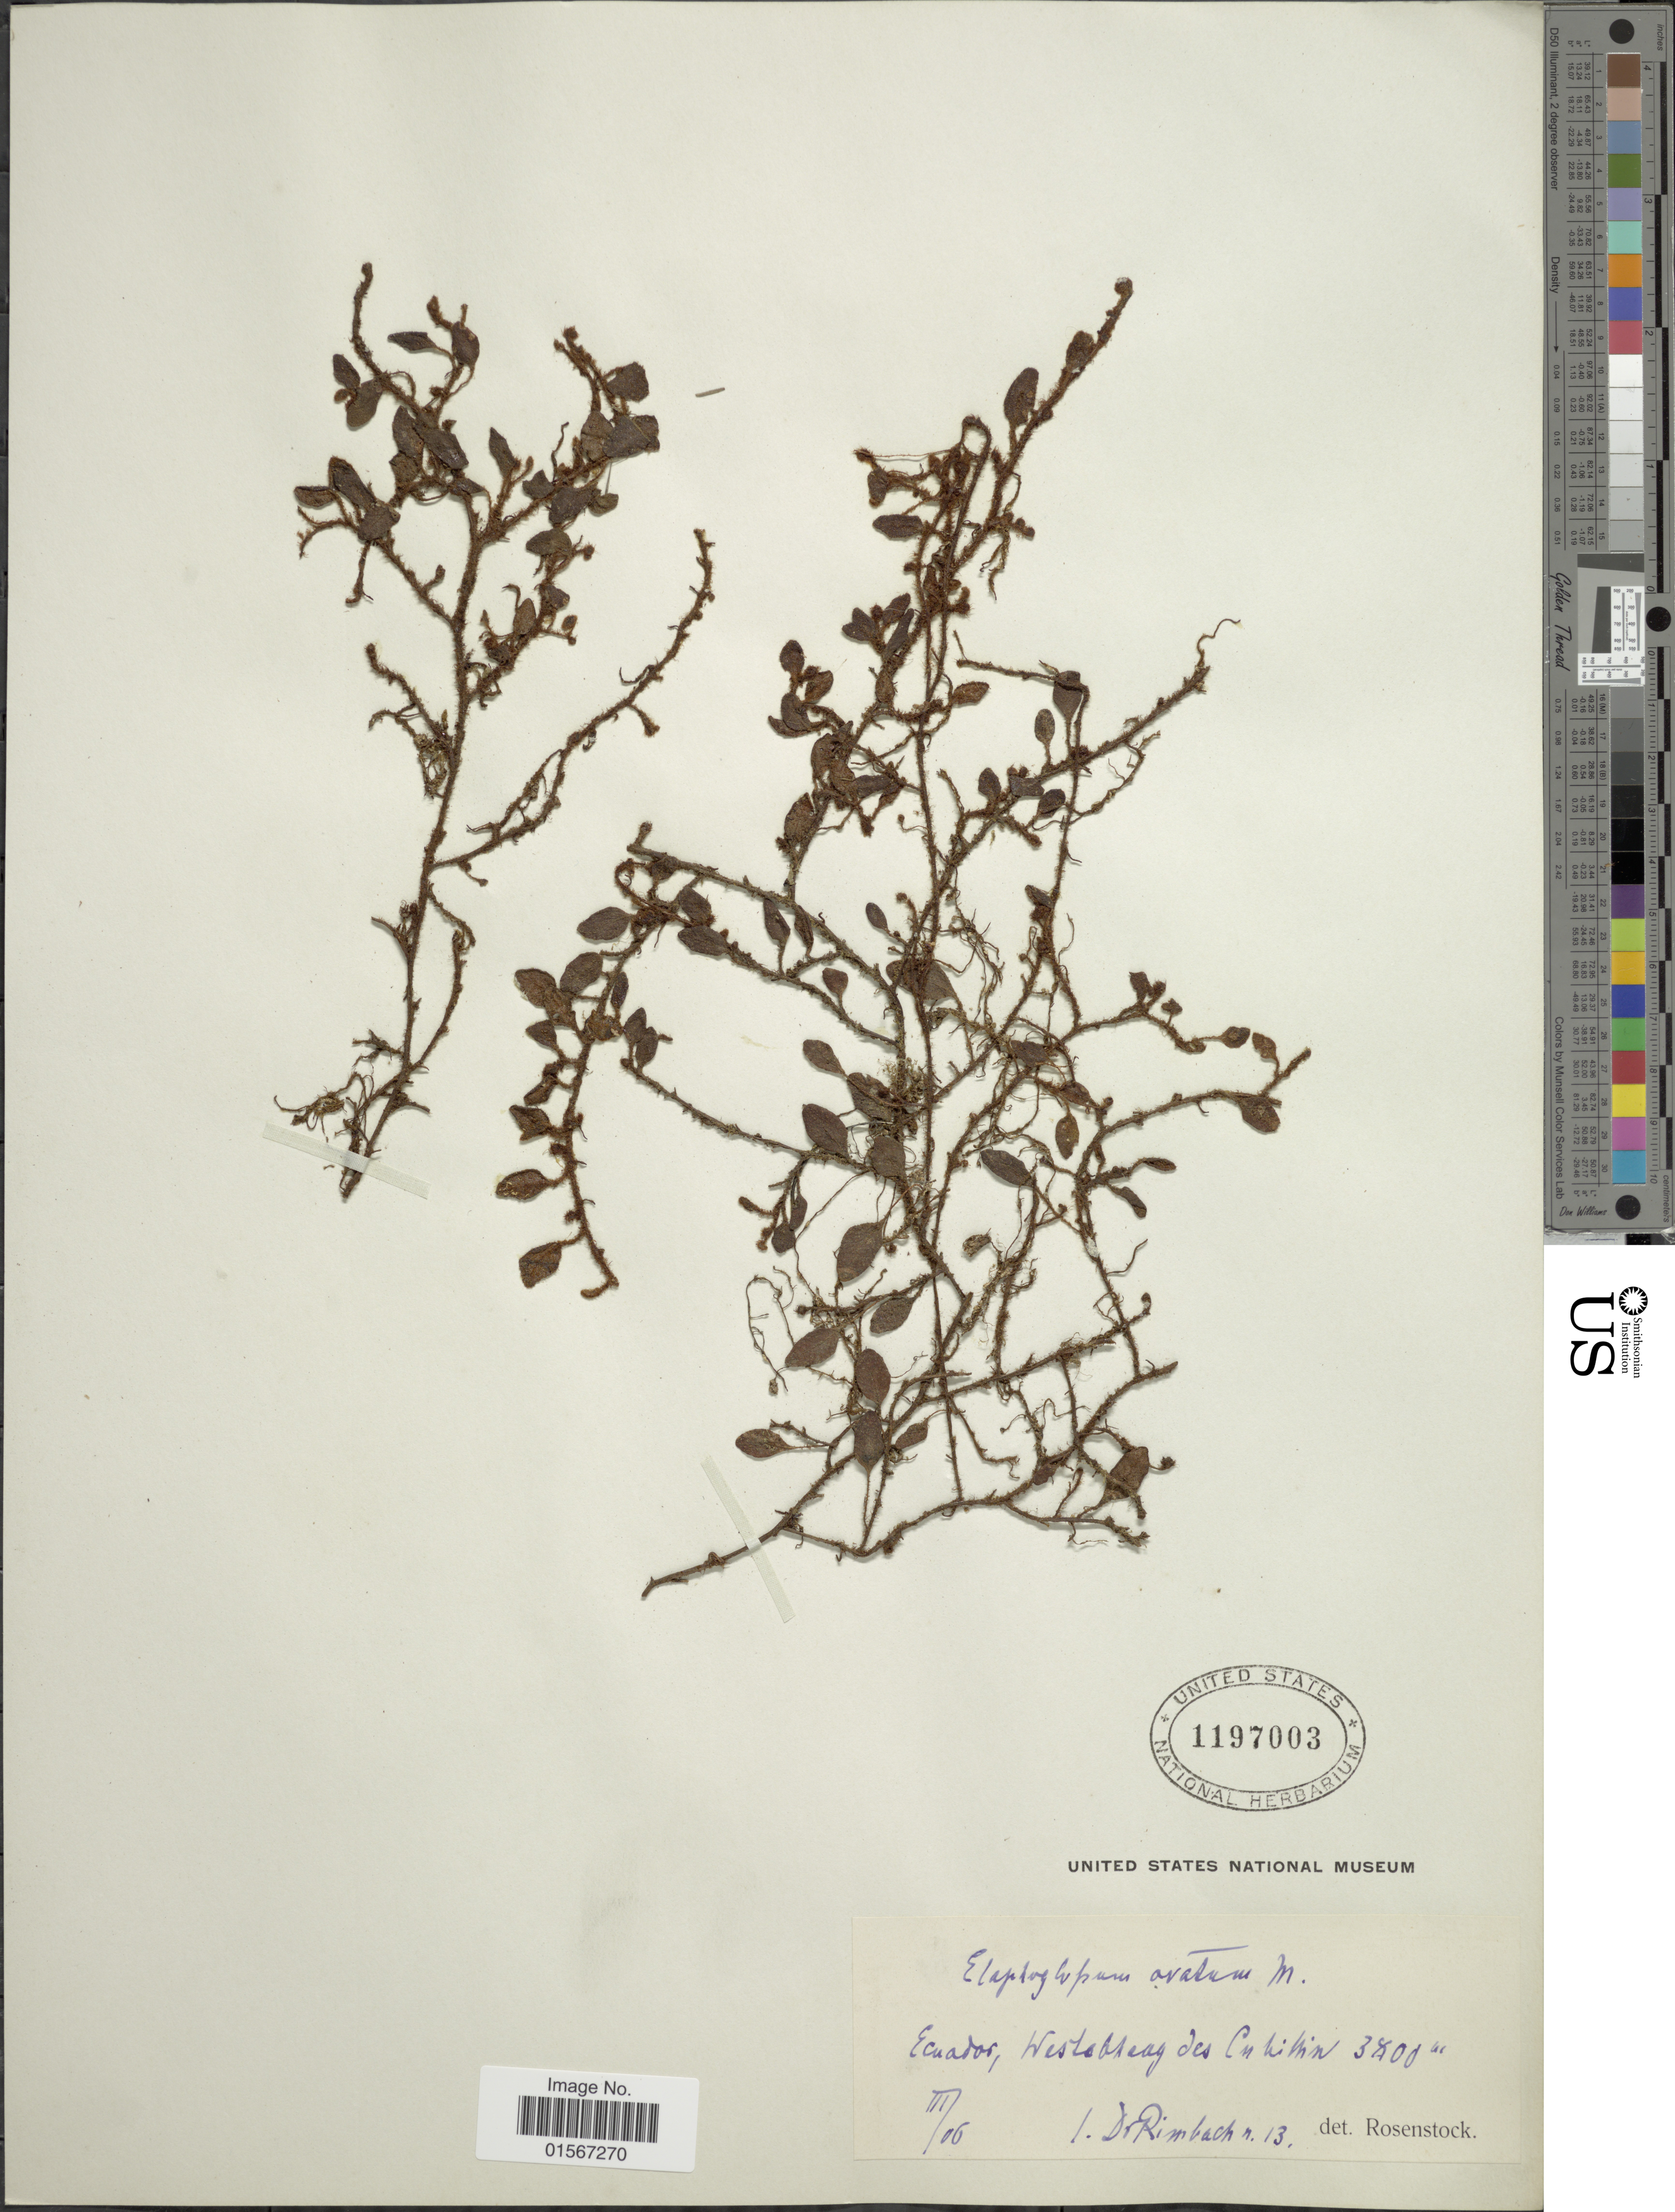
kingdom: Plantae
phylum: Tracheophyta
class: Polypodiopsida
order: Polypodiales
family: Dryopteridaceae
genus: Elaphoglossum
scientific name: Elaphoglossum ovatum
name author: (Hook. & Grev.) T. Moore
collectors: L. Rimbach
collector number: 13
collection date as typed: Transcribed d/m/y: /3/6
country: Ecuador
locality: Ecuador, Westabhang des Cubillin.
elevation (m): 3800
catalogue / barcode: US 1197003